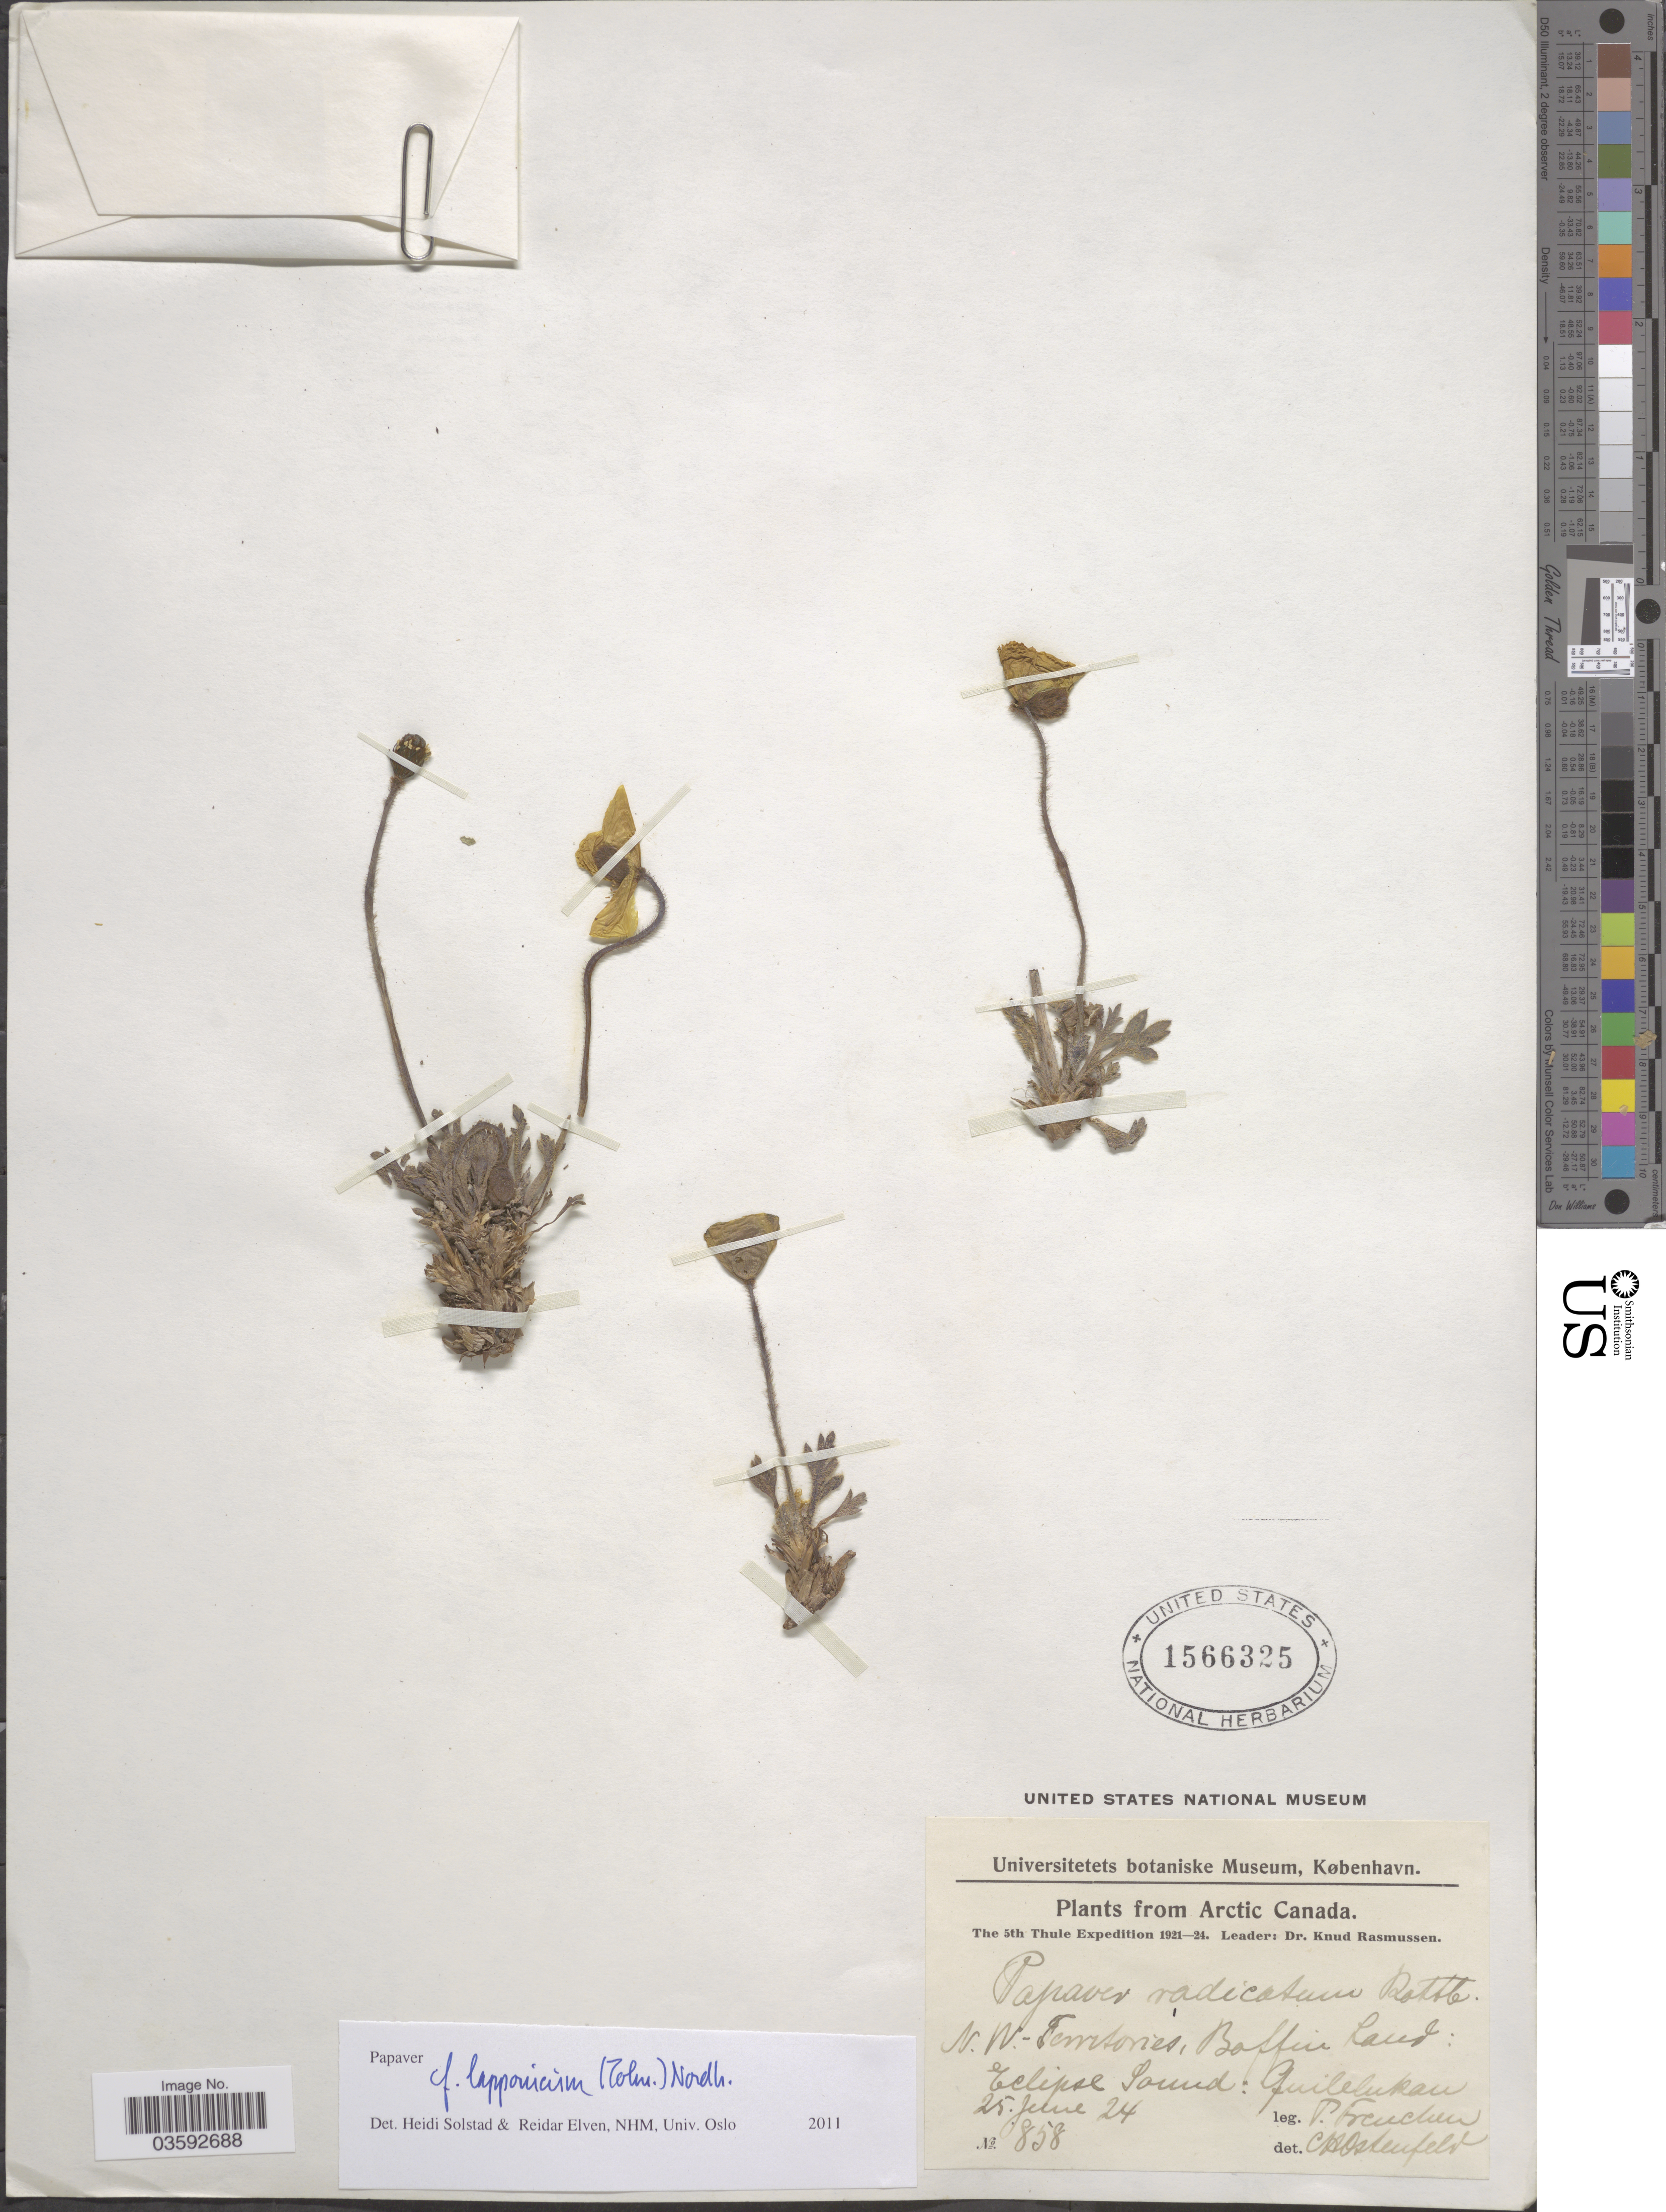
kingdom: Plantae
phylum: Tracheophyta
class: Magnoliopsida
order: Ranunculales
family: Papaveraceae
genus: Papaver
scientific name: Papaver lapponicum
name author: (Tolm.) Nordh.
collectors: P. Frenchen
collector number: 858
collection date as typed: Transcribed d/m/y: 25/6/24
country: Canada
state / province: Nunavut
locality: Arctic Canada. N.W.- Territories, Baffin Land: Eclipse Sound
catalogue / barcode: US 1566325